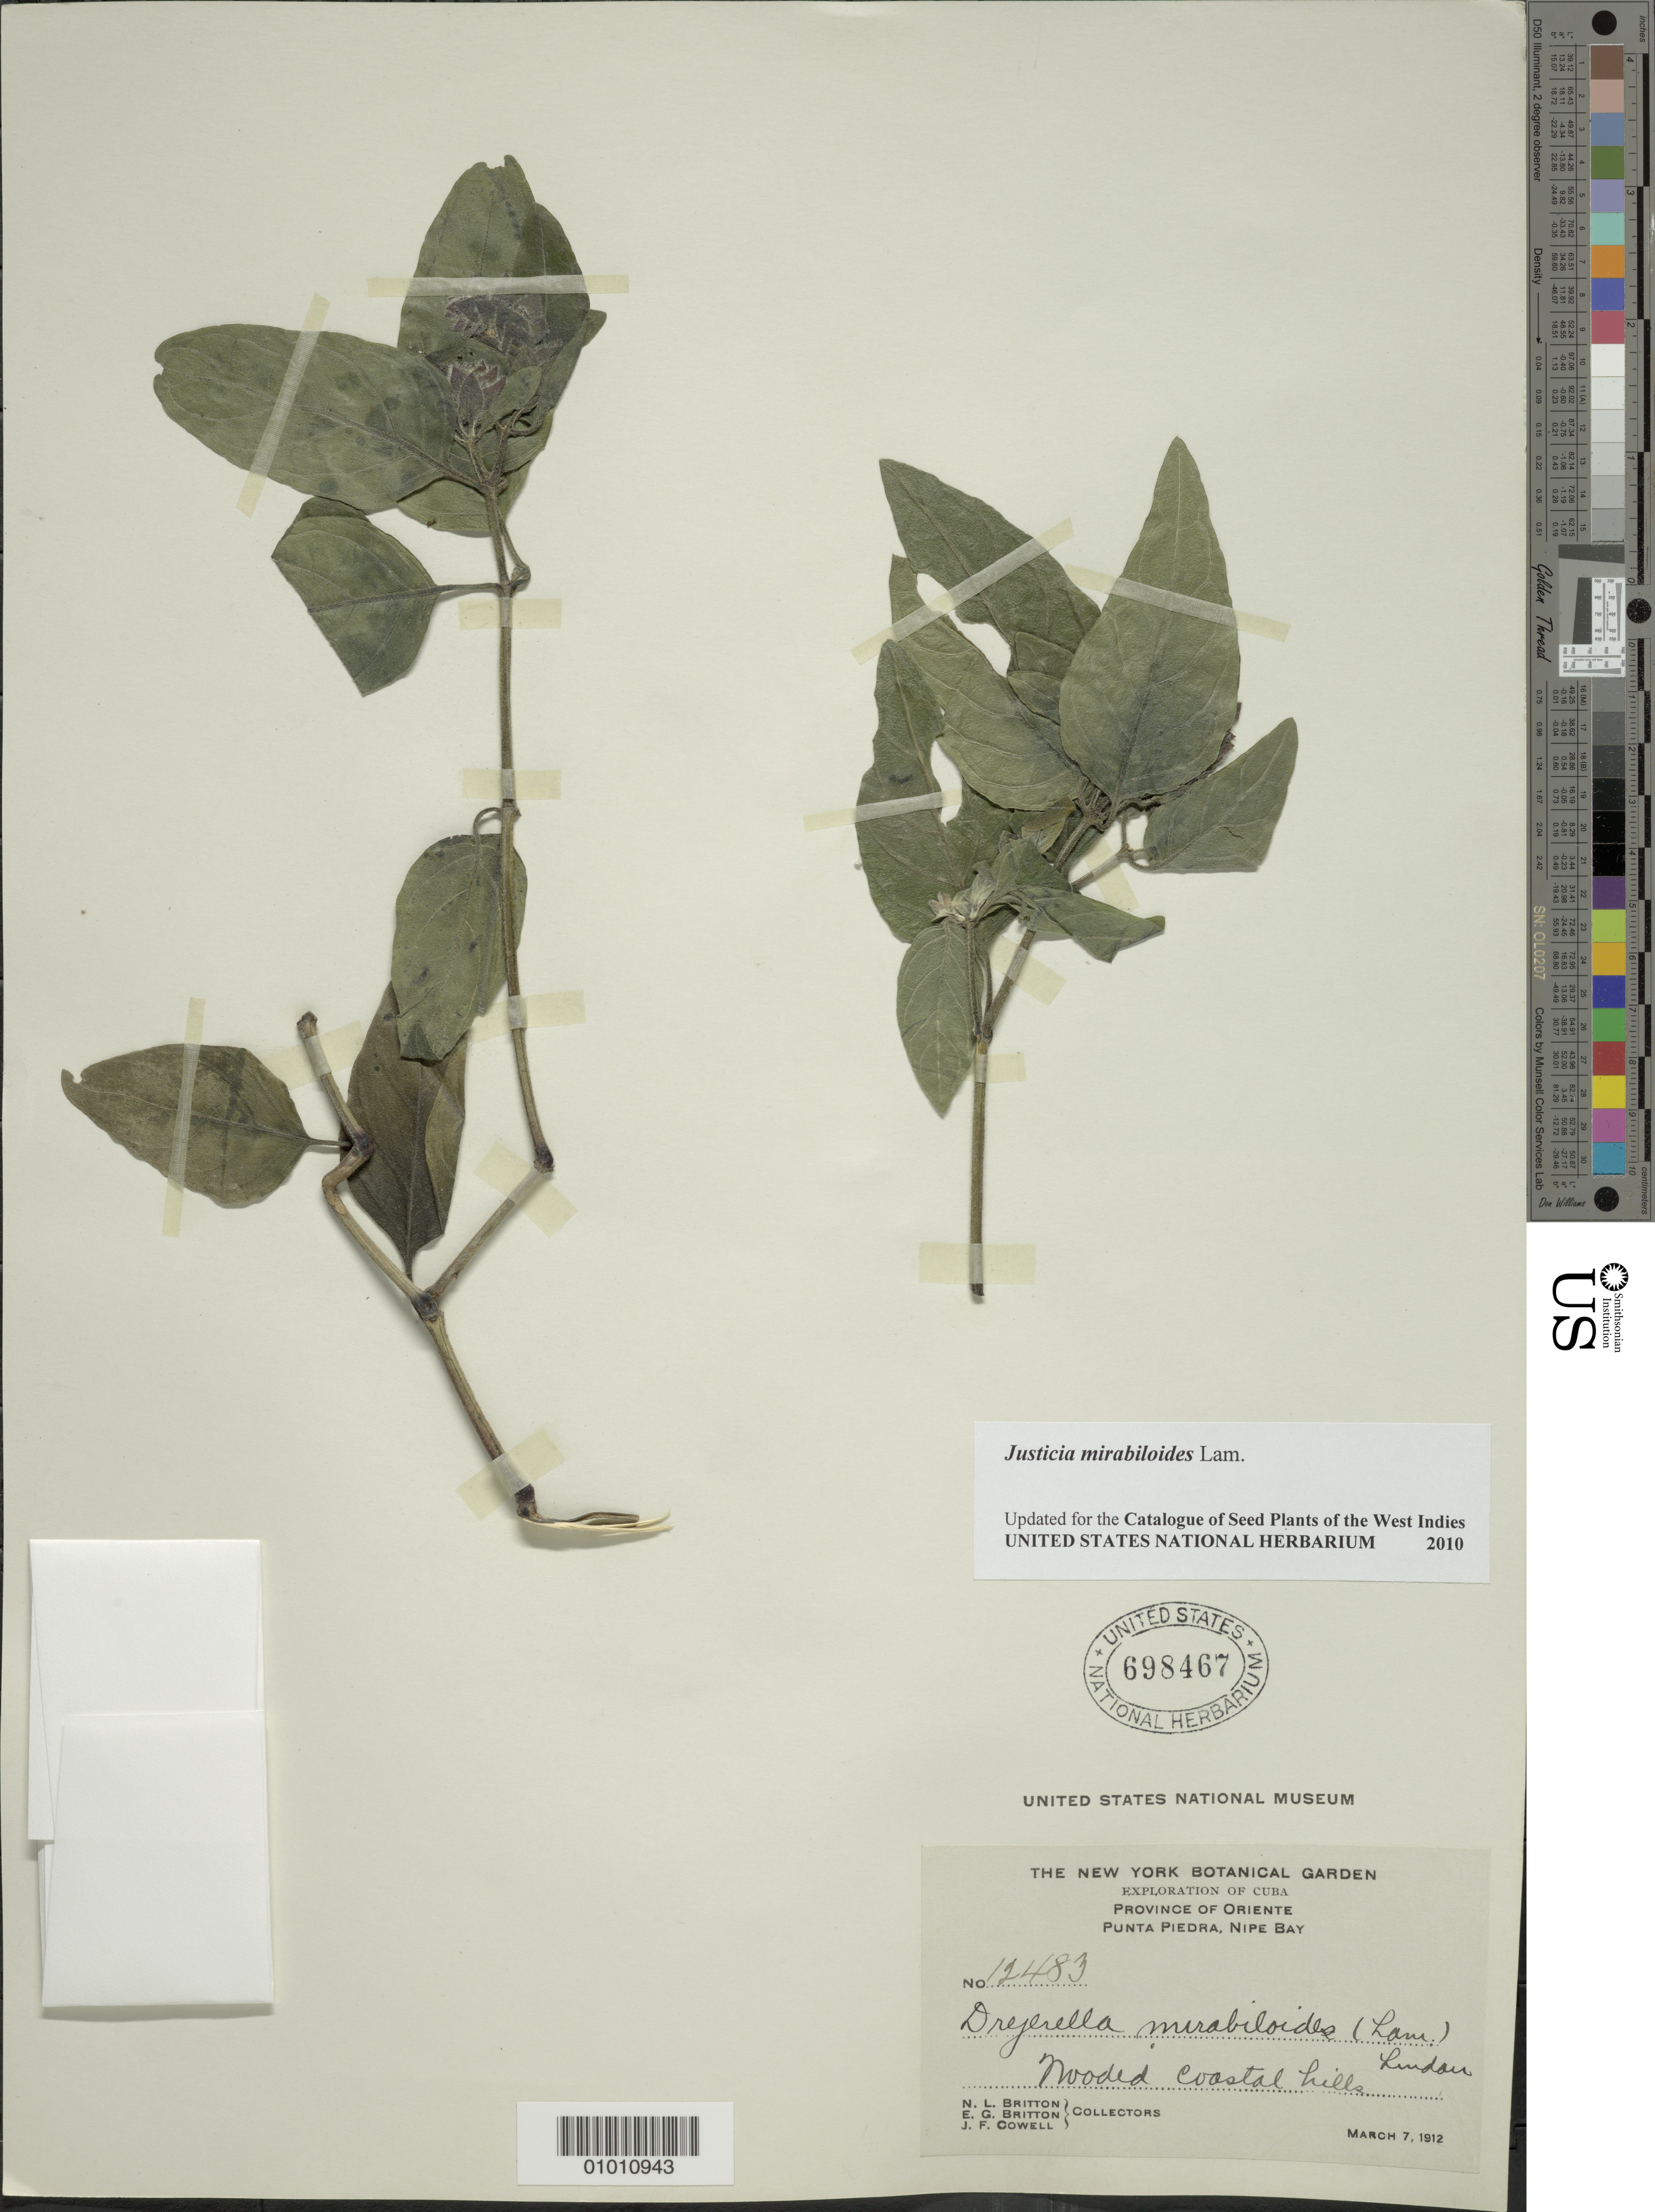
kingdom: Plantae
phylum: Tracheophyta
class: Magnoliopsida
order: Lamiales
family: Acanthaceae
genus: Justicia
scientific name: Justicia mirabiloides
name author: Lam.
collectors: N. Britton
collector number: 12483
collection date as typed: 07 Mar 1912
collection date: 1912-03-07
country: Cuba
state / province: Holguín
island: Cuba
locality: Punta Piedra, Nipe Bay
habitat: Wooded coastal hills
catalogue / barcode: US 698467